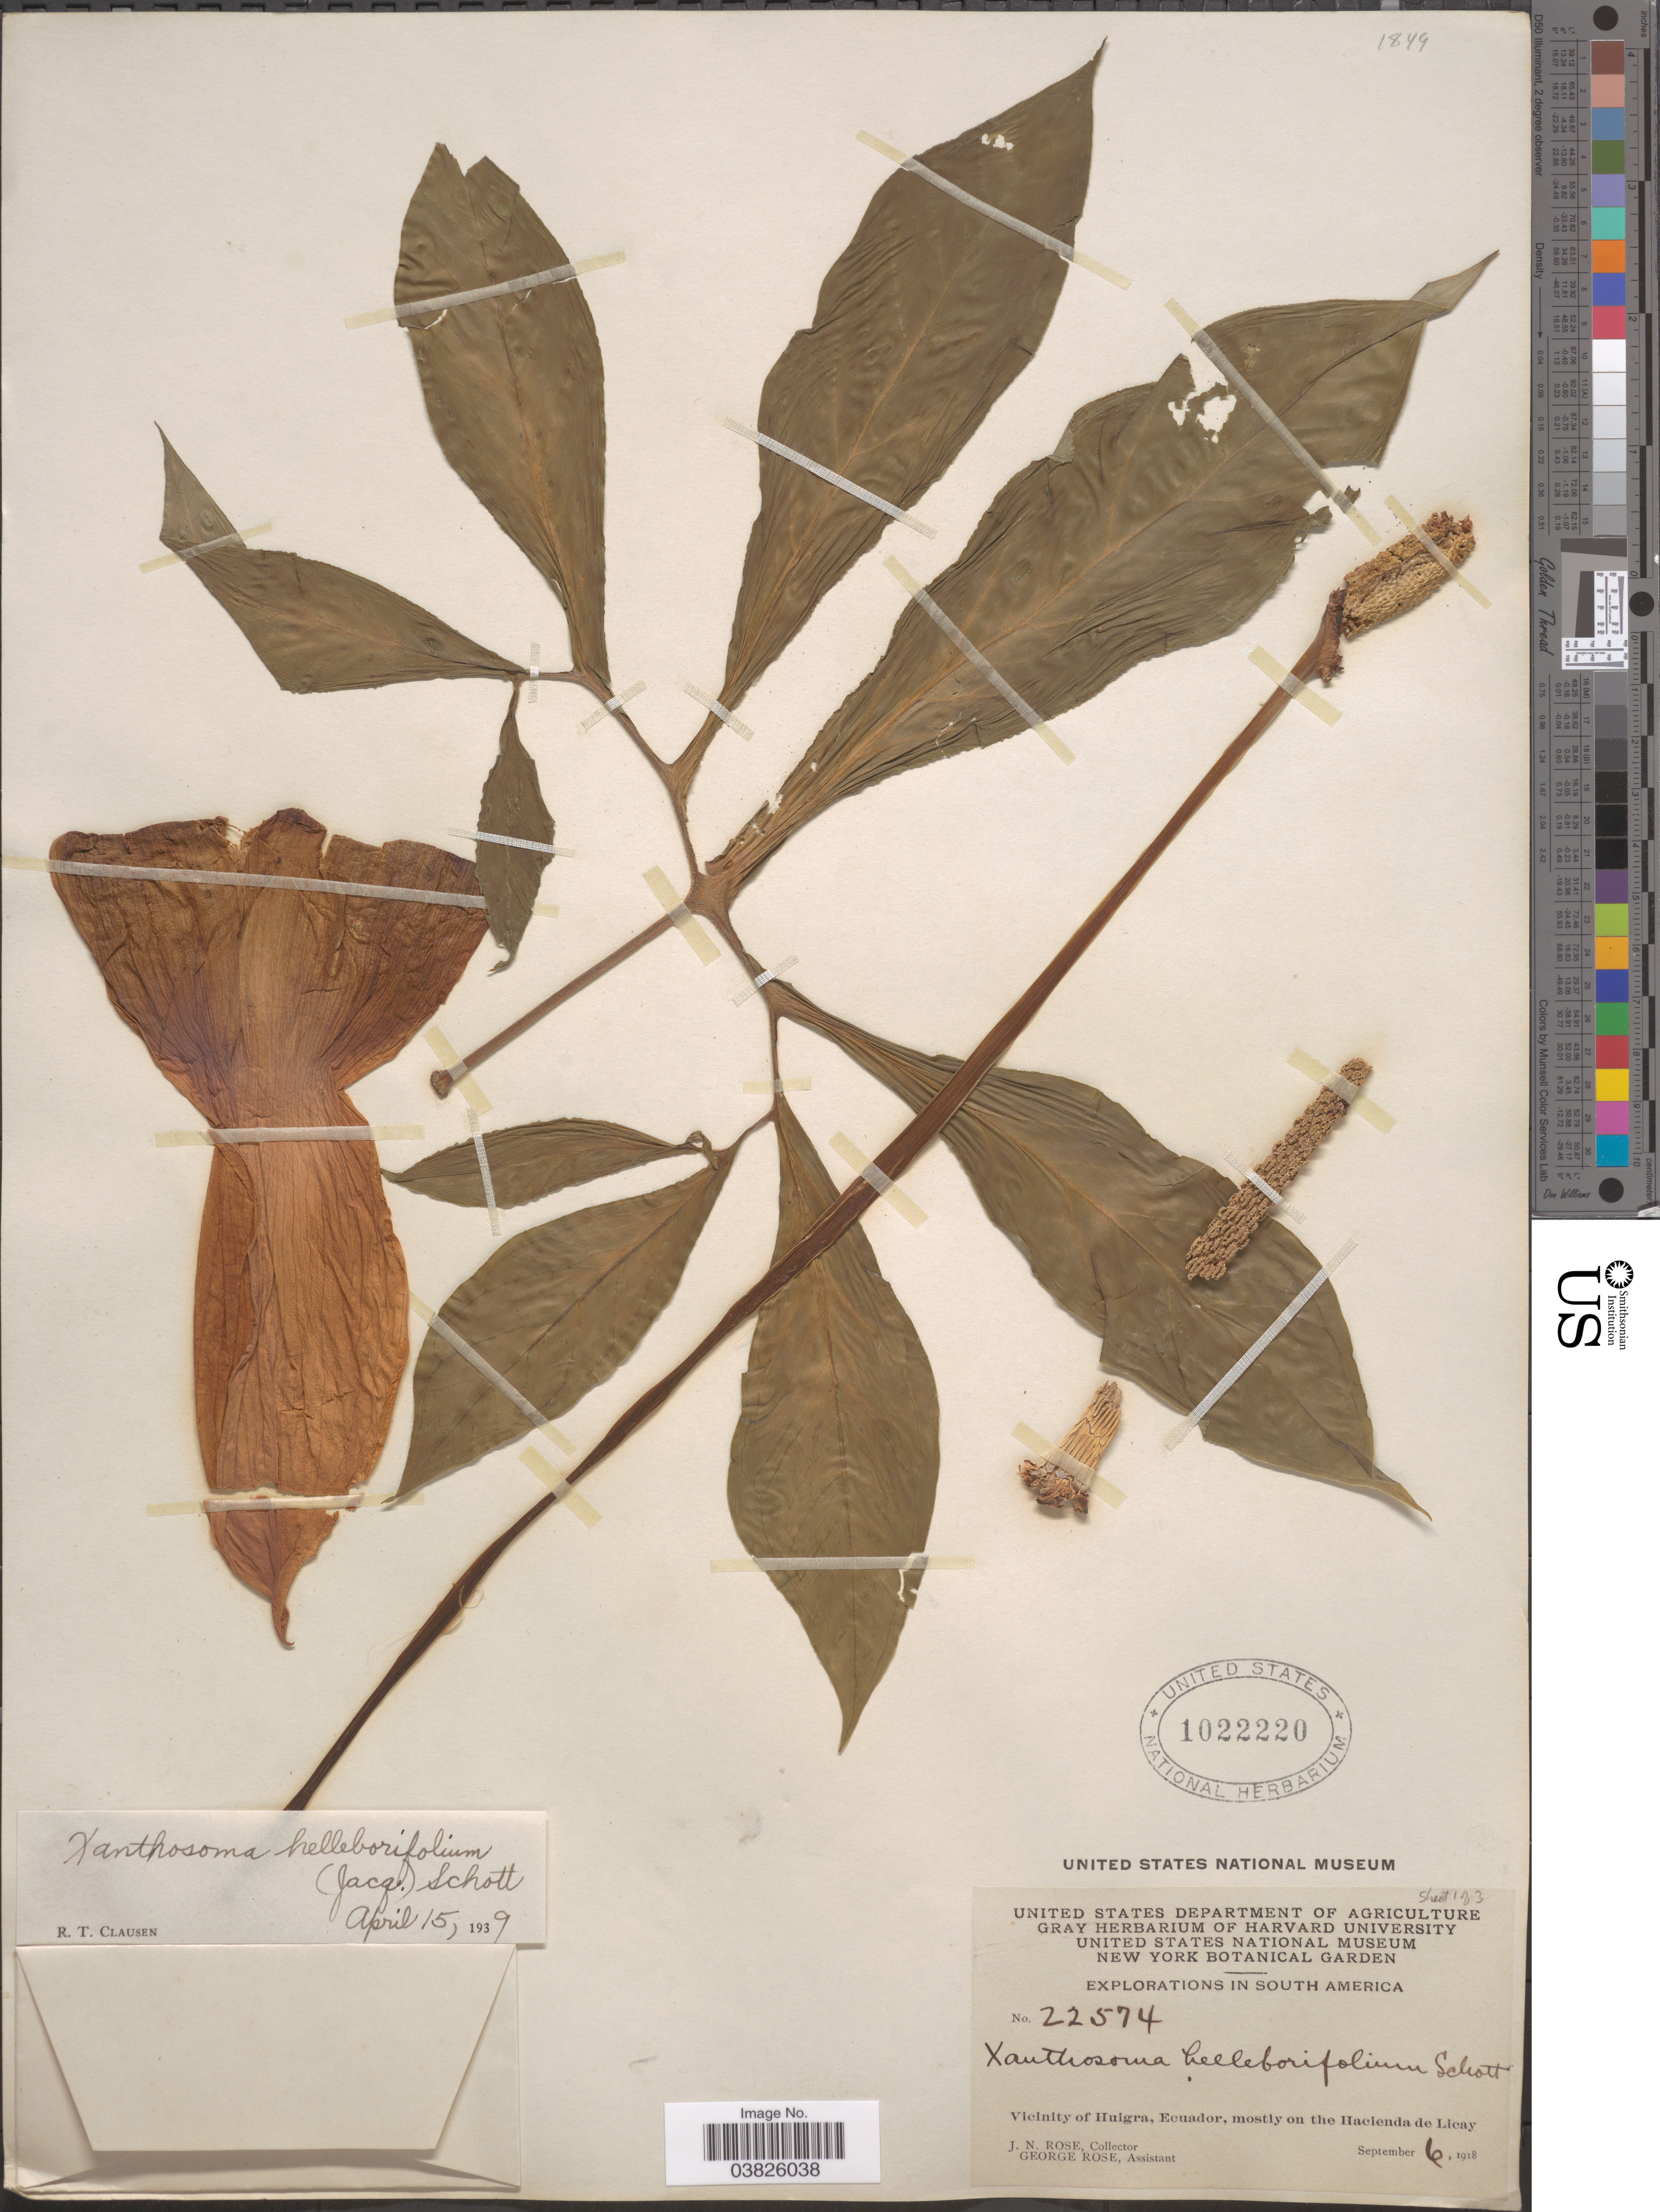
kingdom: Plantae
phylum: Tracheophyta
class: Liliopsida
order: Alismatales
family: Araceae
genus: Xanthosoma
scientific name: Xanthosoma helleborifolium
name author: (Jacq.) Schott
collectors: J. N. Rose & G. Rose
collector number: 22574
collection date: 1918-09-06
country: Ecuador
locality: Vicinity of Huigra, mostly on the Hacienda de Licay.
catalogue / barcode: US 1022220